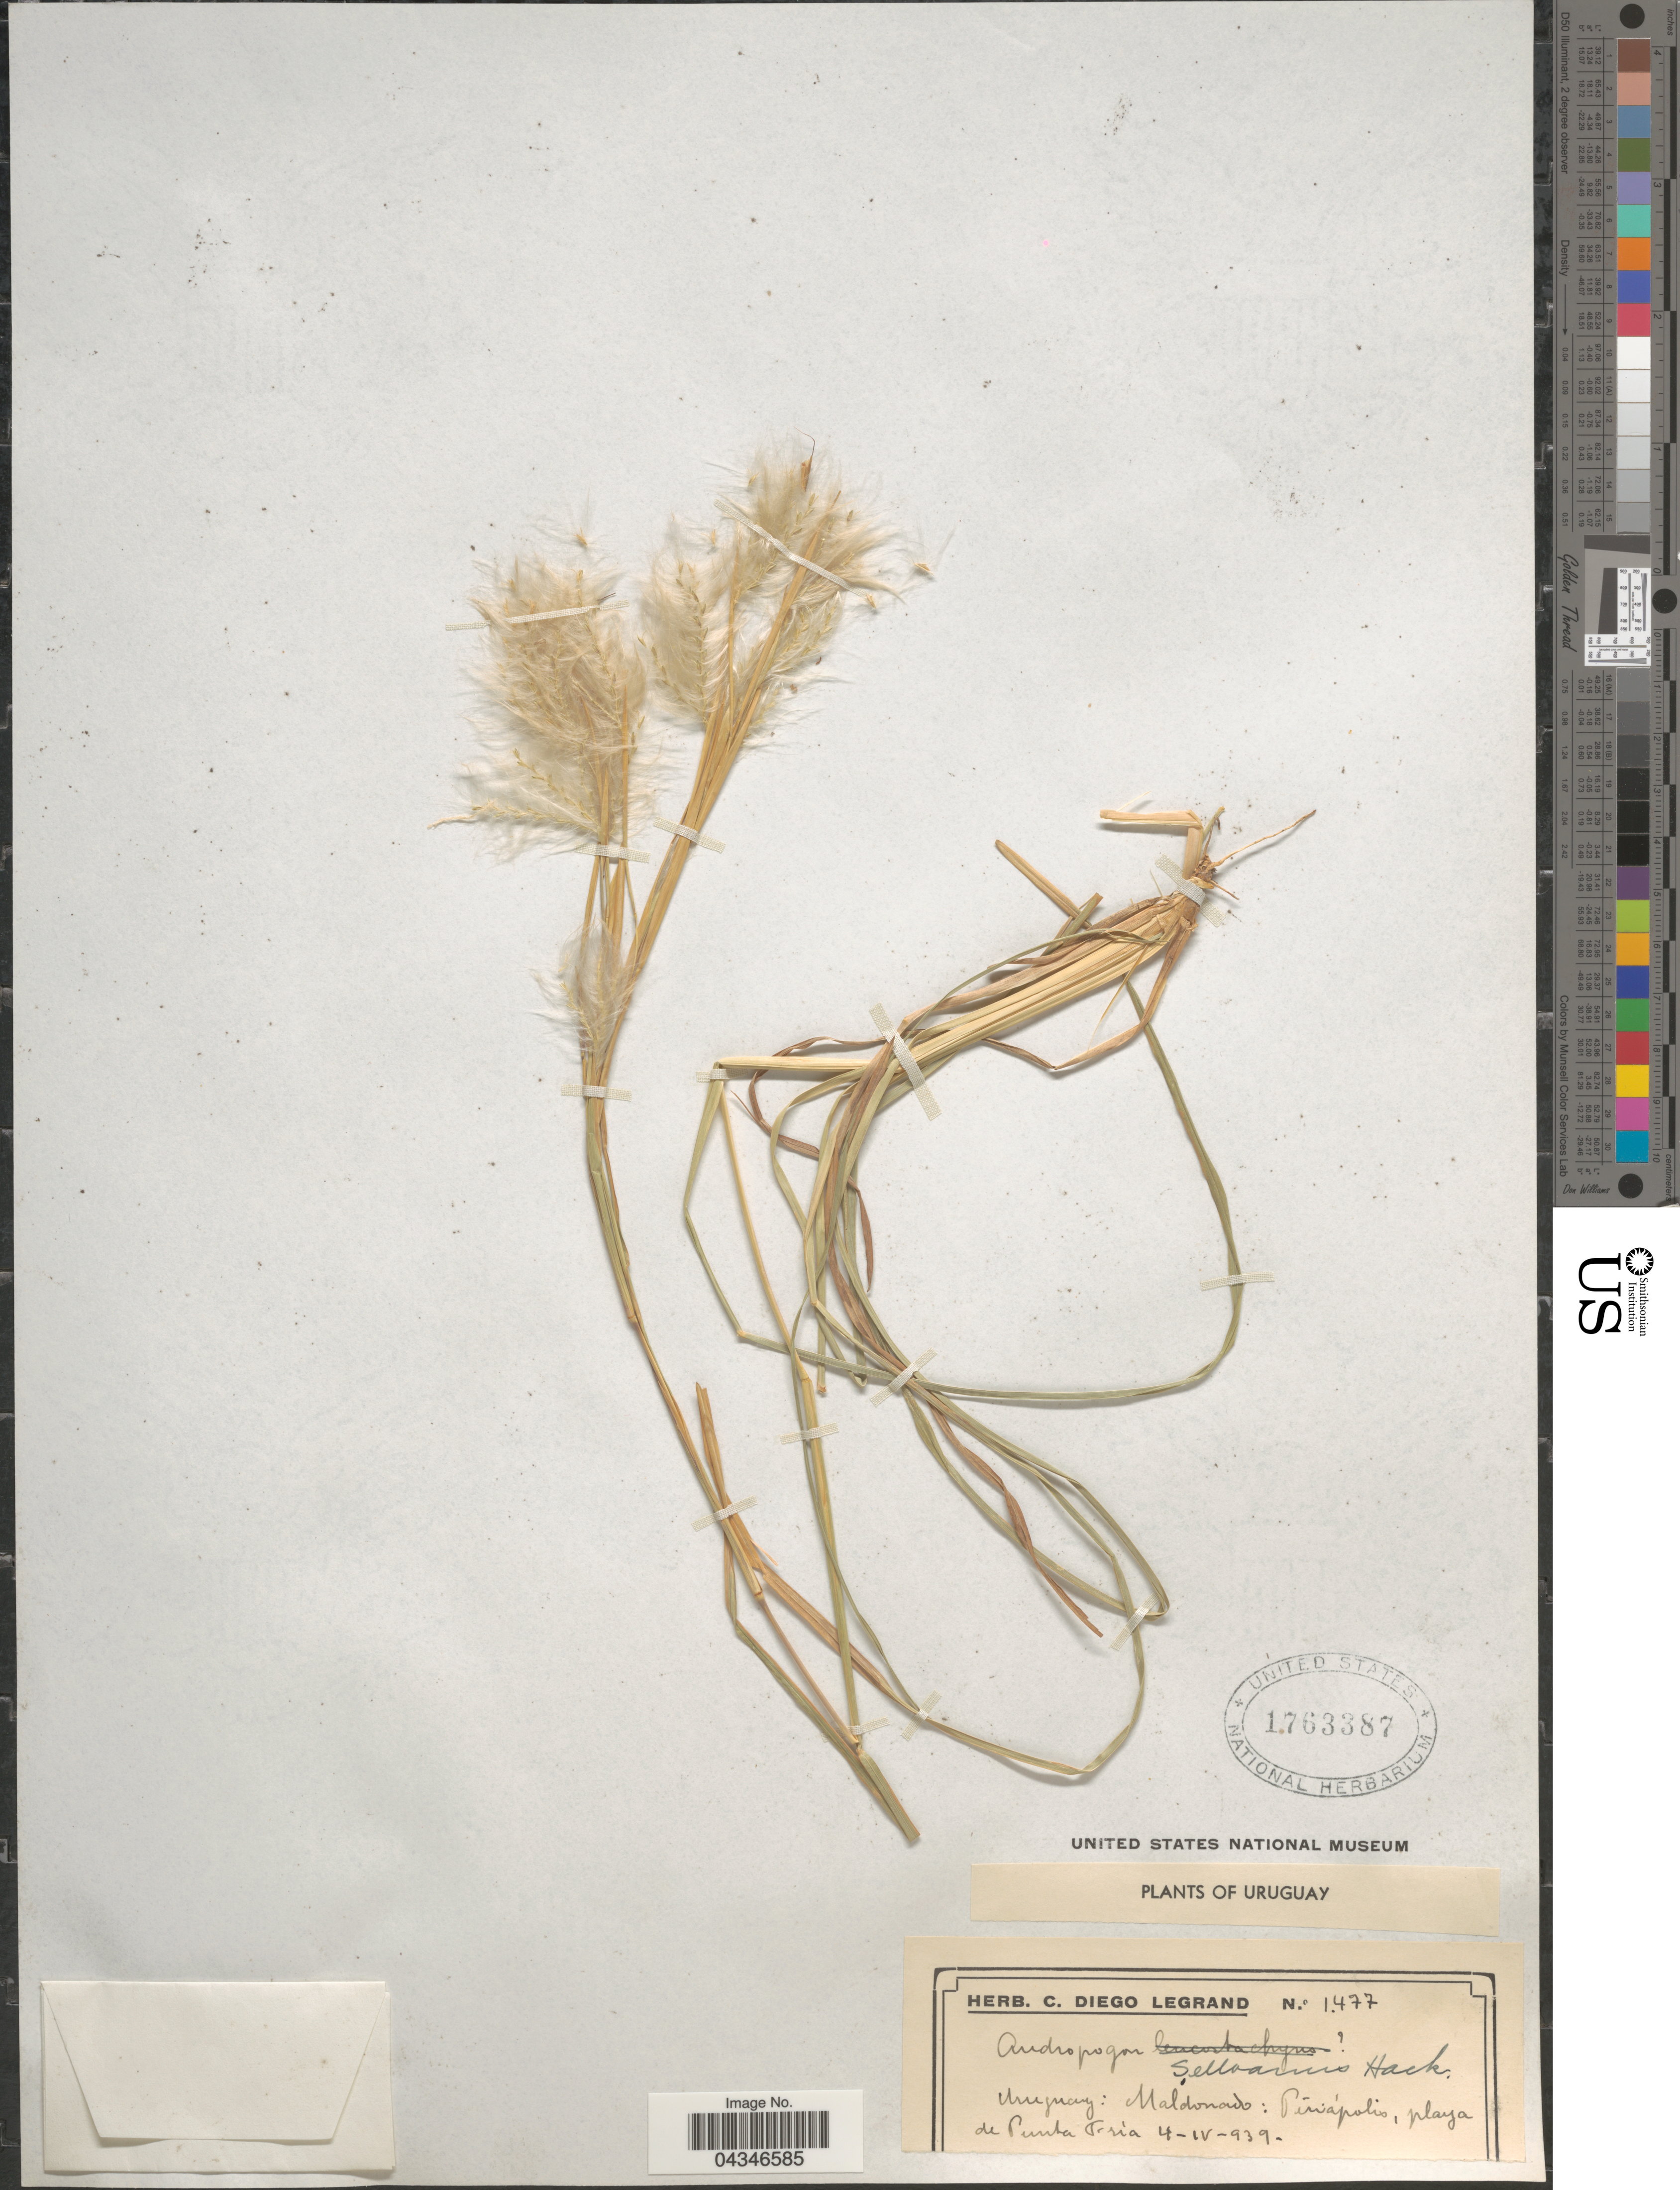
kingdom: Plantae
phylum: Tracheophyta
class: Liliopsida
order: Poales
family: Poaceae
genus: Andropogon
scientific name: Andropogon selloanus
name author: (Hack.) Hack.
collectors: ex herb. C. Diego Legrand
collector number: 1477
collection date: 1939-04-04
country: Uruguay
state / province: Maldonado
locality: Piriápolis, playa de Punta Fria.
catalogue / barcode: US 1763387